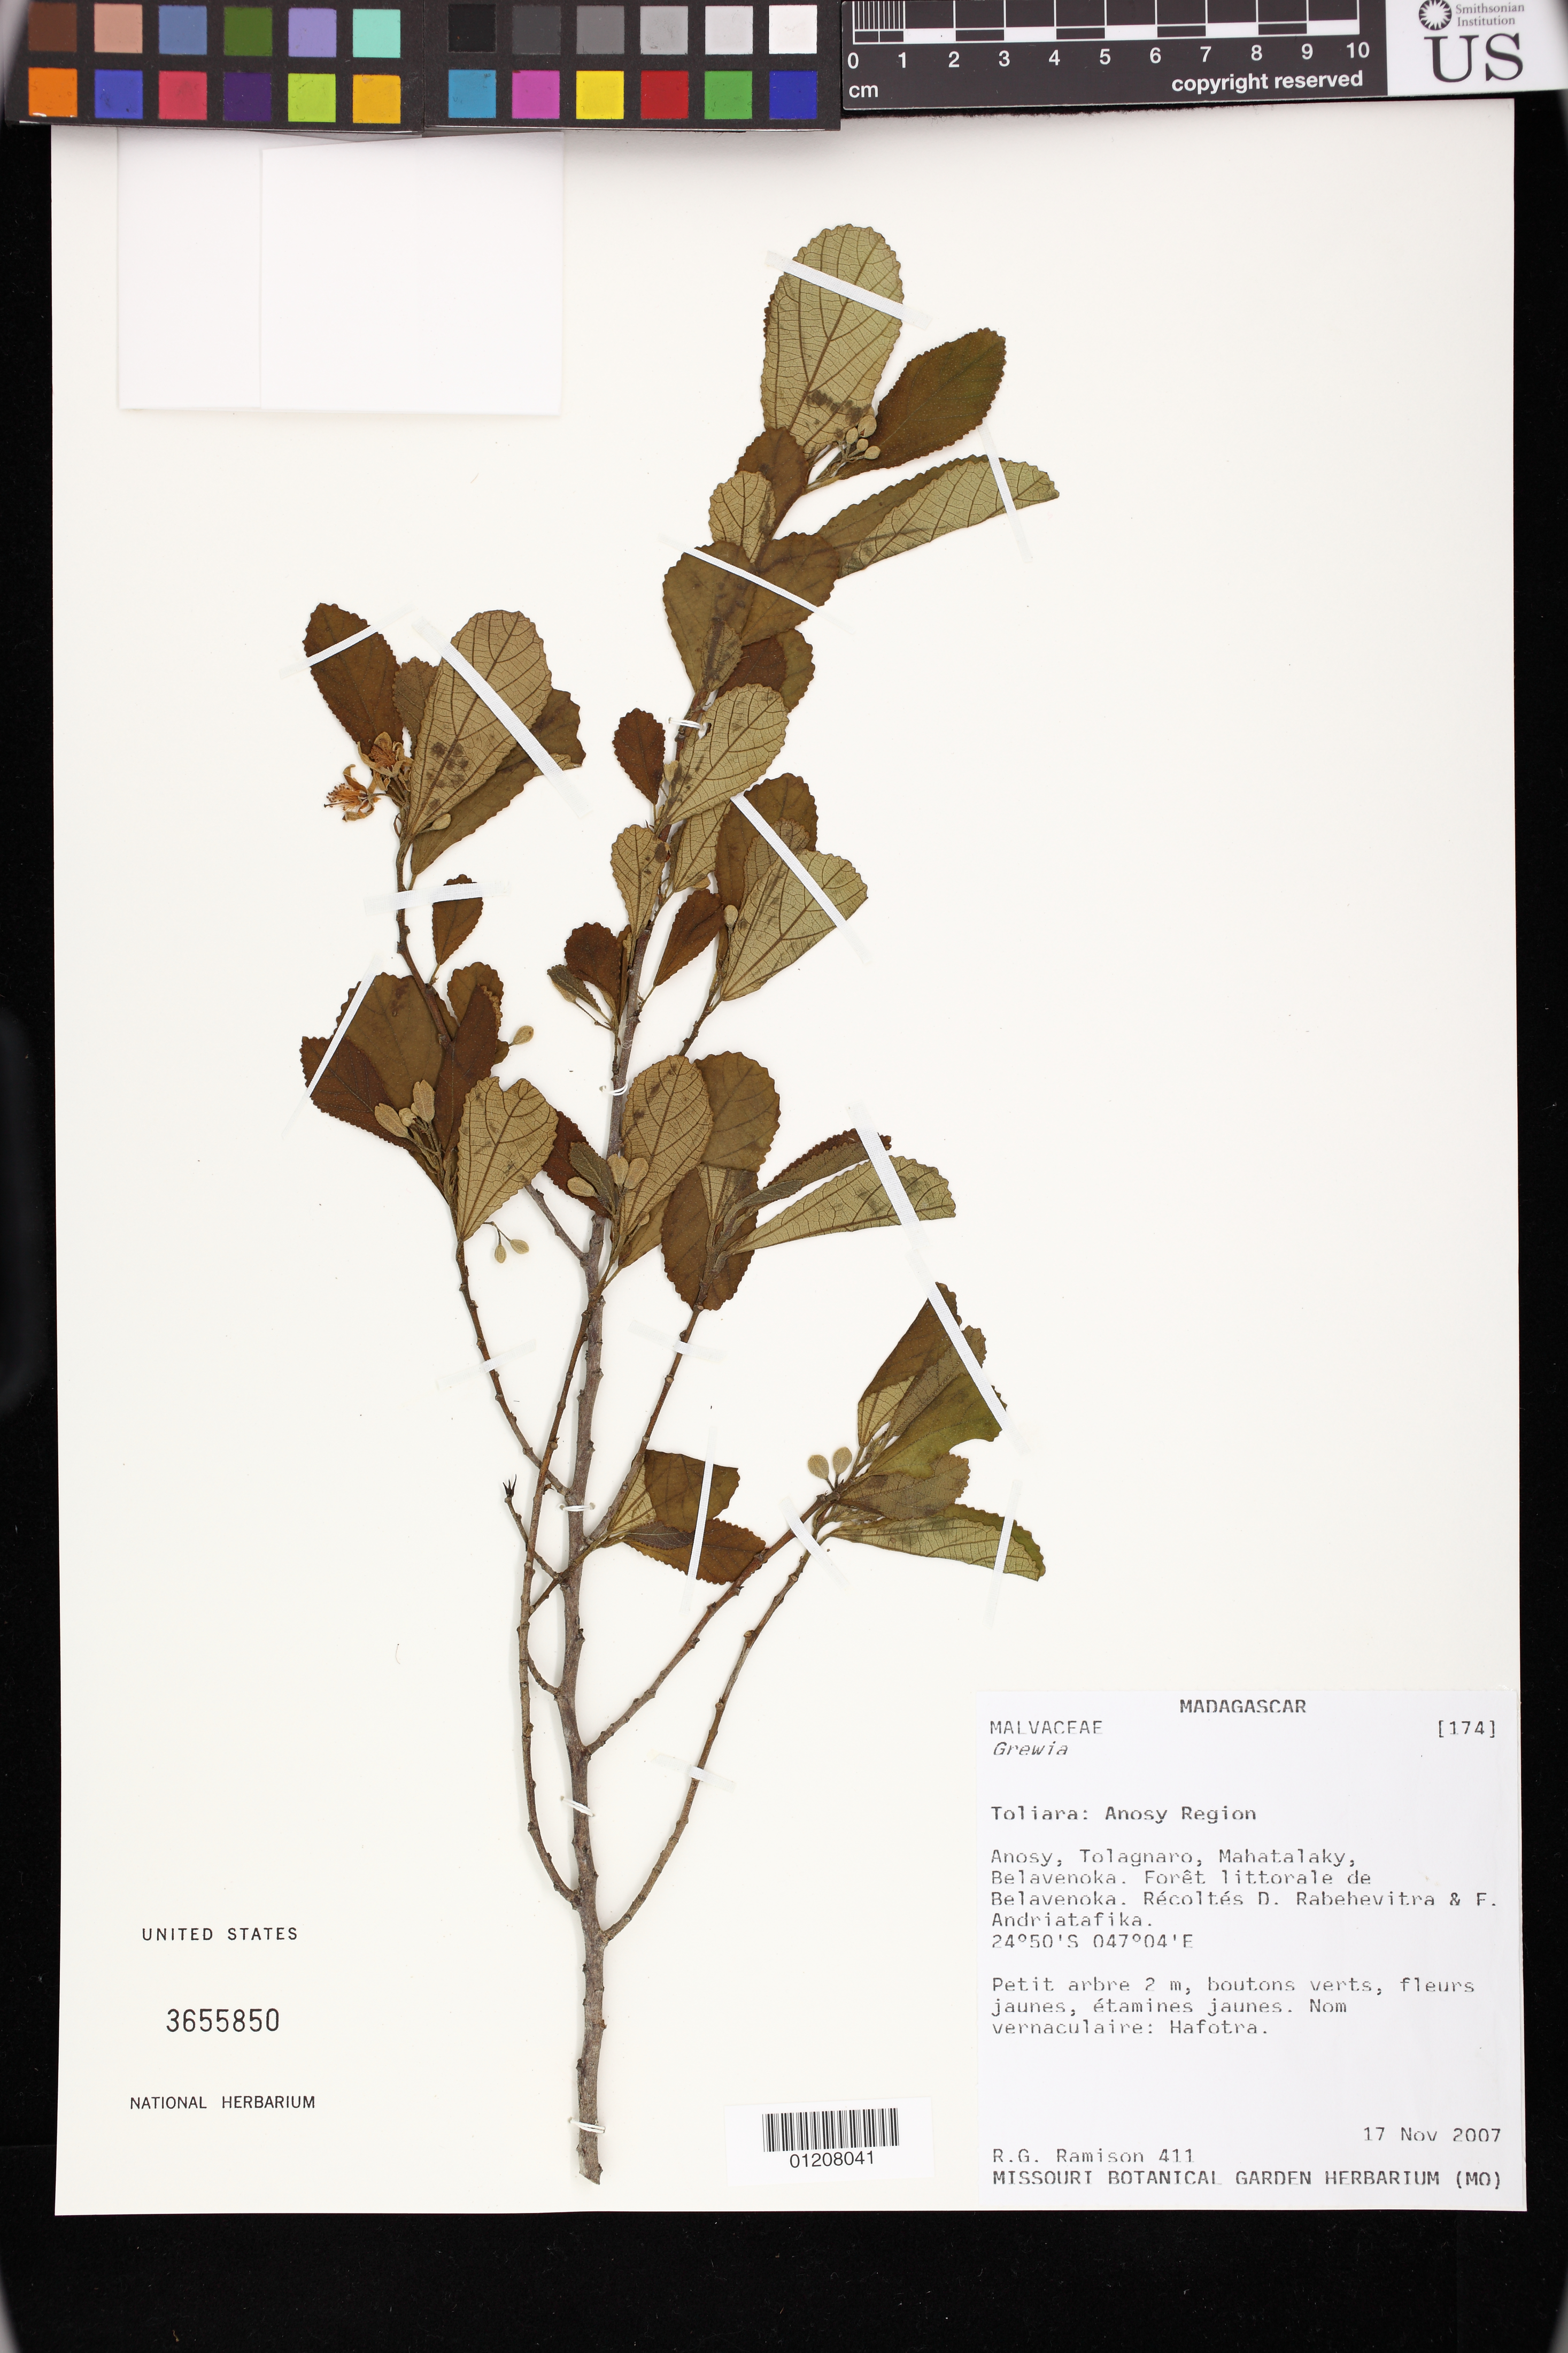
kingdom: Plantae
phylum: Tracheophyta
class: Magnoliopsida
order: Malvales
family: Malvaceae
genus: Grewia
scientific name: Grewia cuneifolia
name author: Juss.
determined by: Jourdain-Fievet, L.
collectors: R. Ramison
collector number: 411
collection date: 2007-11-17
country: Madagascar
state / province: Anosy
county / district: Toliara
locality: Anosy, Tolagnaro, Mahatalaky, Belavenoka. Foret littorale de Belavenoka.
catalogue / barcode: US 3655850